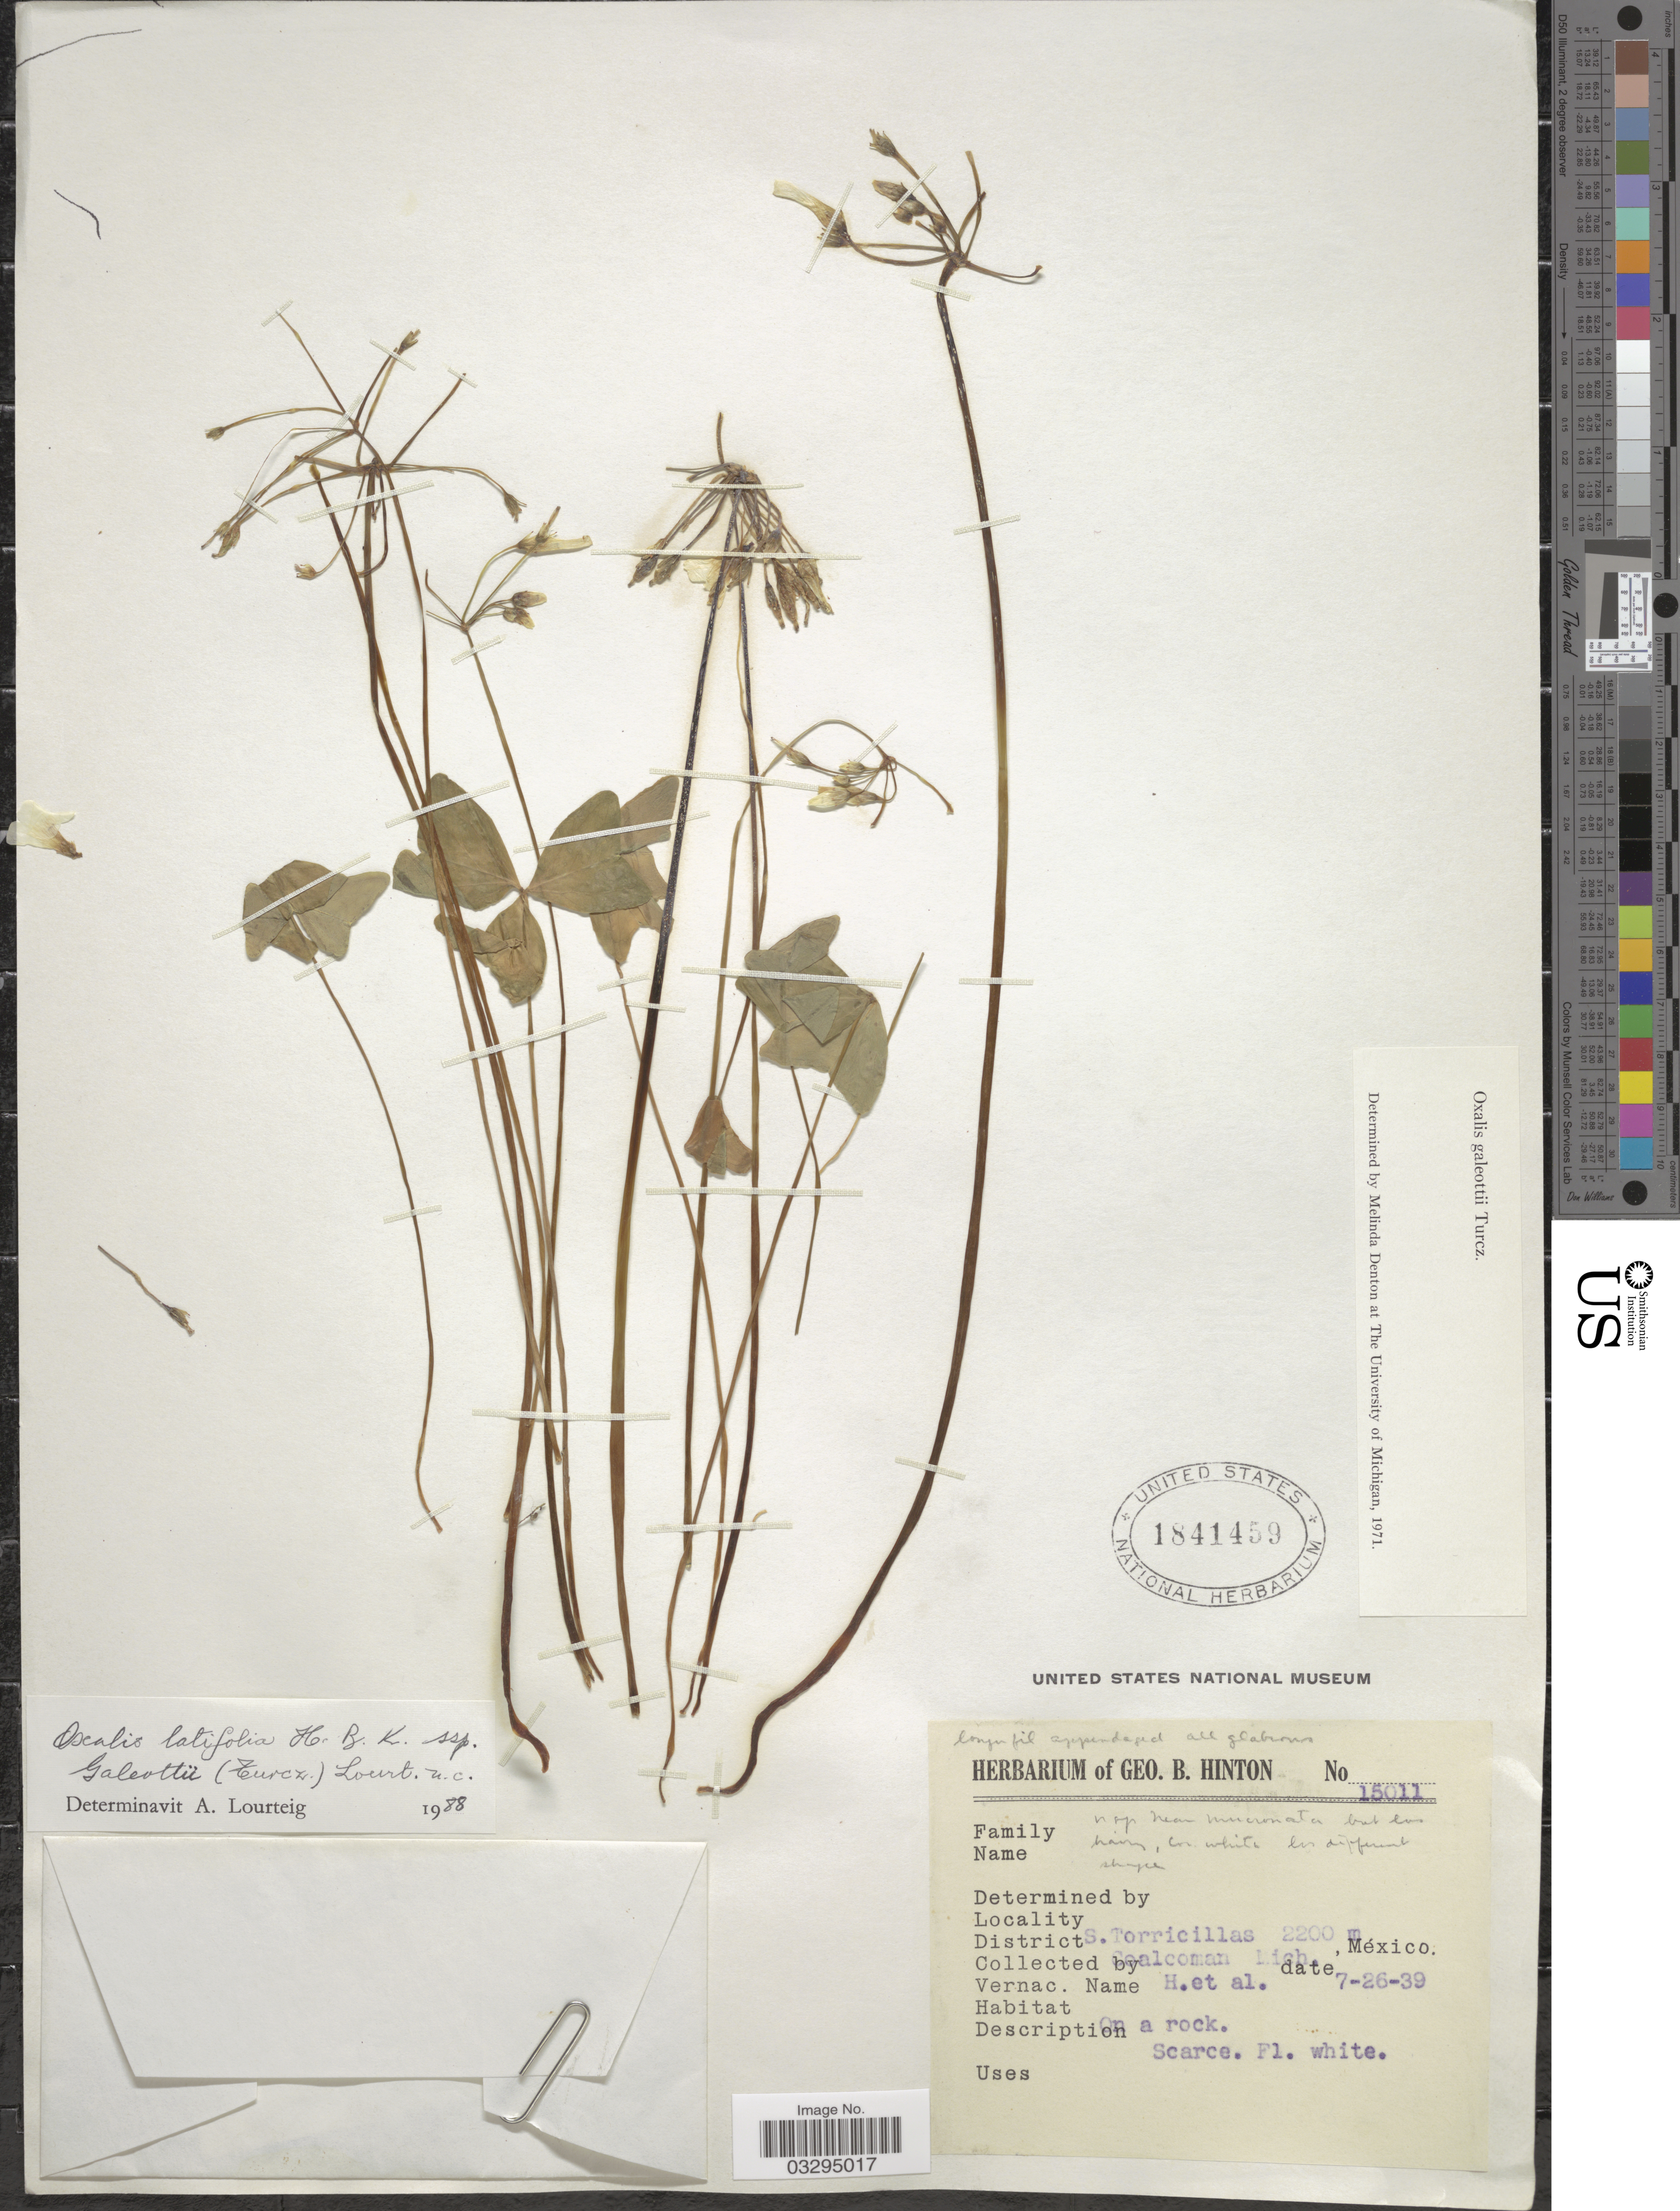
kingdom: Plantae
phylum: Tracheophyta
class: Magnoliopsida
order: Oxalidales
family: Oxalidaceae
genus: Oxalis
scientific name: Oxalis latifolia subsp. galeottii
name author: (Turcz.) Lourteig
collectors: G. B. Hinton & et al.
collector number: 15011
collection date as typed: Transcribed d/m/y: 26/7/39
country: Mexico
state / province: Michoacán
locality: S. Torricillas. District Coalcoman.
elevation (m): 2200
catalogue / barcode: US 1841459